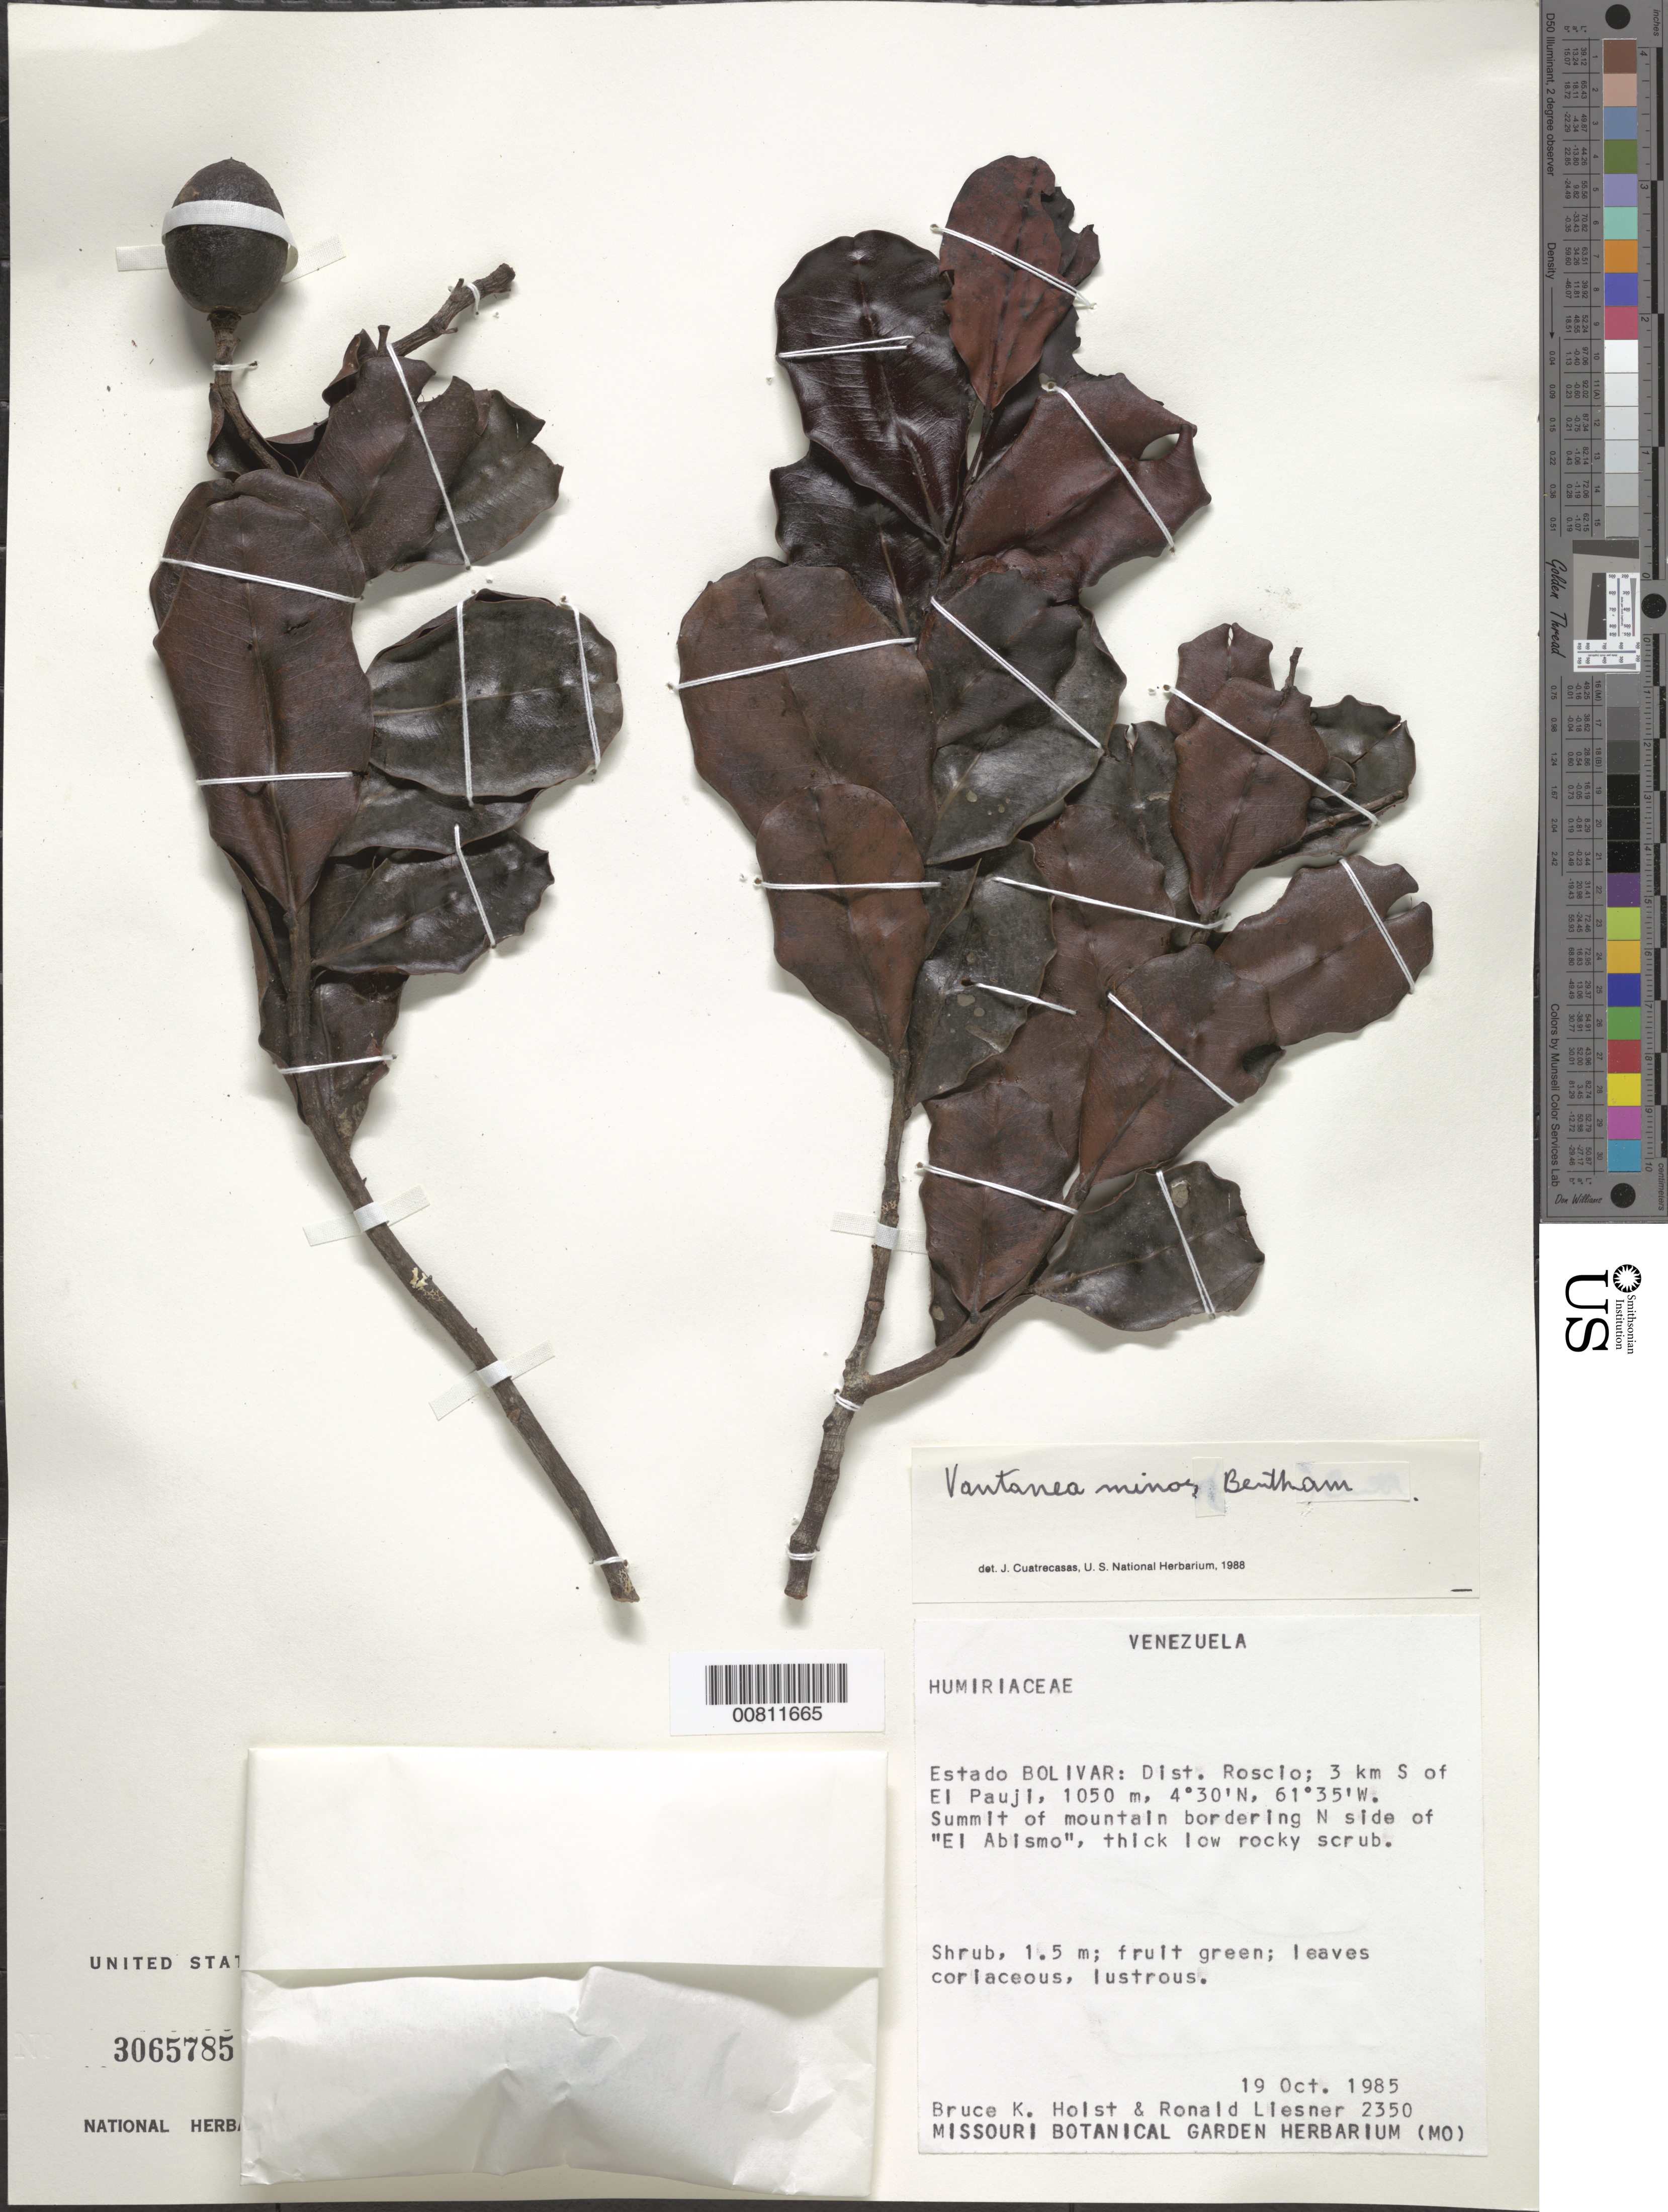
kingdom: Plantae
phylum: Tracheophyta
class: Magnoliopsida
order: Malpighiales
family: Humiriaceae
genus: Vantanea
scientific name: Vantanea minor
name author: Benth.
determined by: Cuatrecasas, J.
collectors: B. Holst & R. L. Liesner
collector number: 2350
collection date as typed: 19-Oct-85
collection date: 1985-10-19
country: Venezuela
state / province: Bolívar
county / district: Roscio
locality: El Pauji, 3 km S, bordering N side of "El Abismo"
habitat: Summit of mountain; thick low rocky scrub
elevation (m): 1050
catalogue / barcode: US 3065785